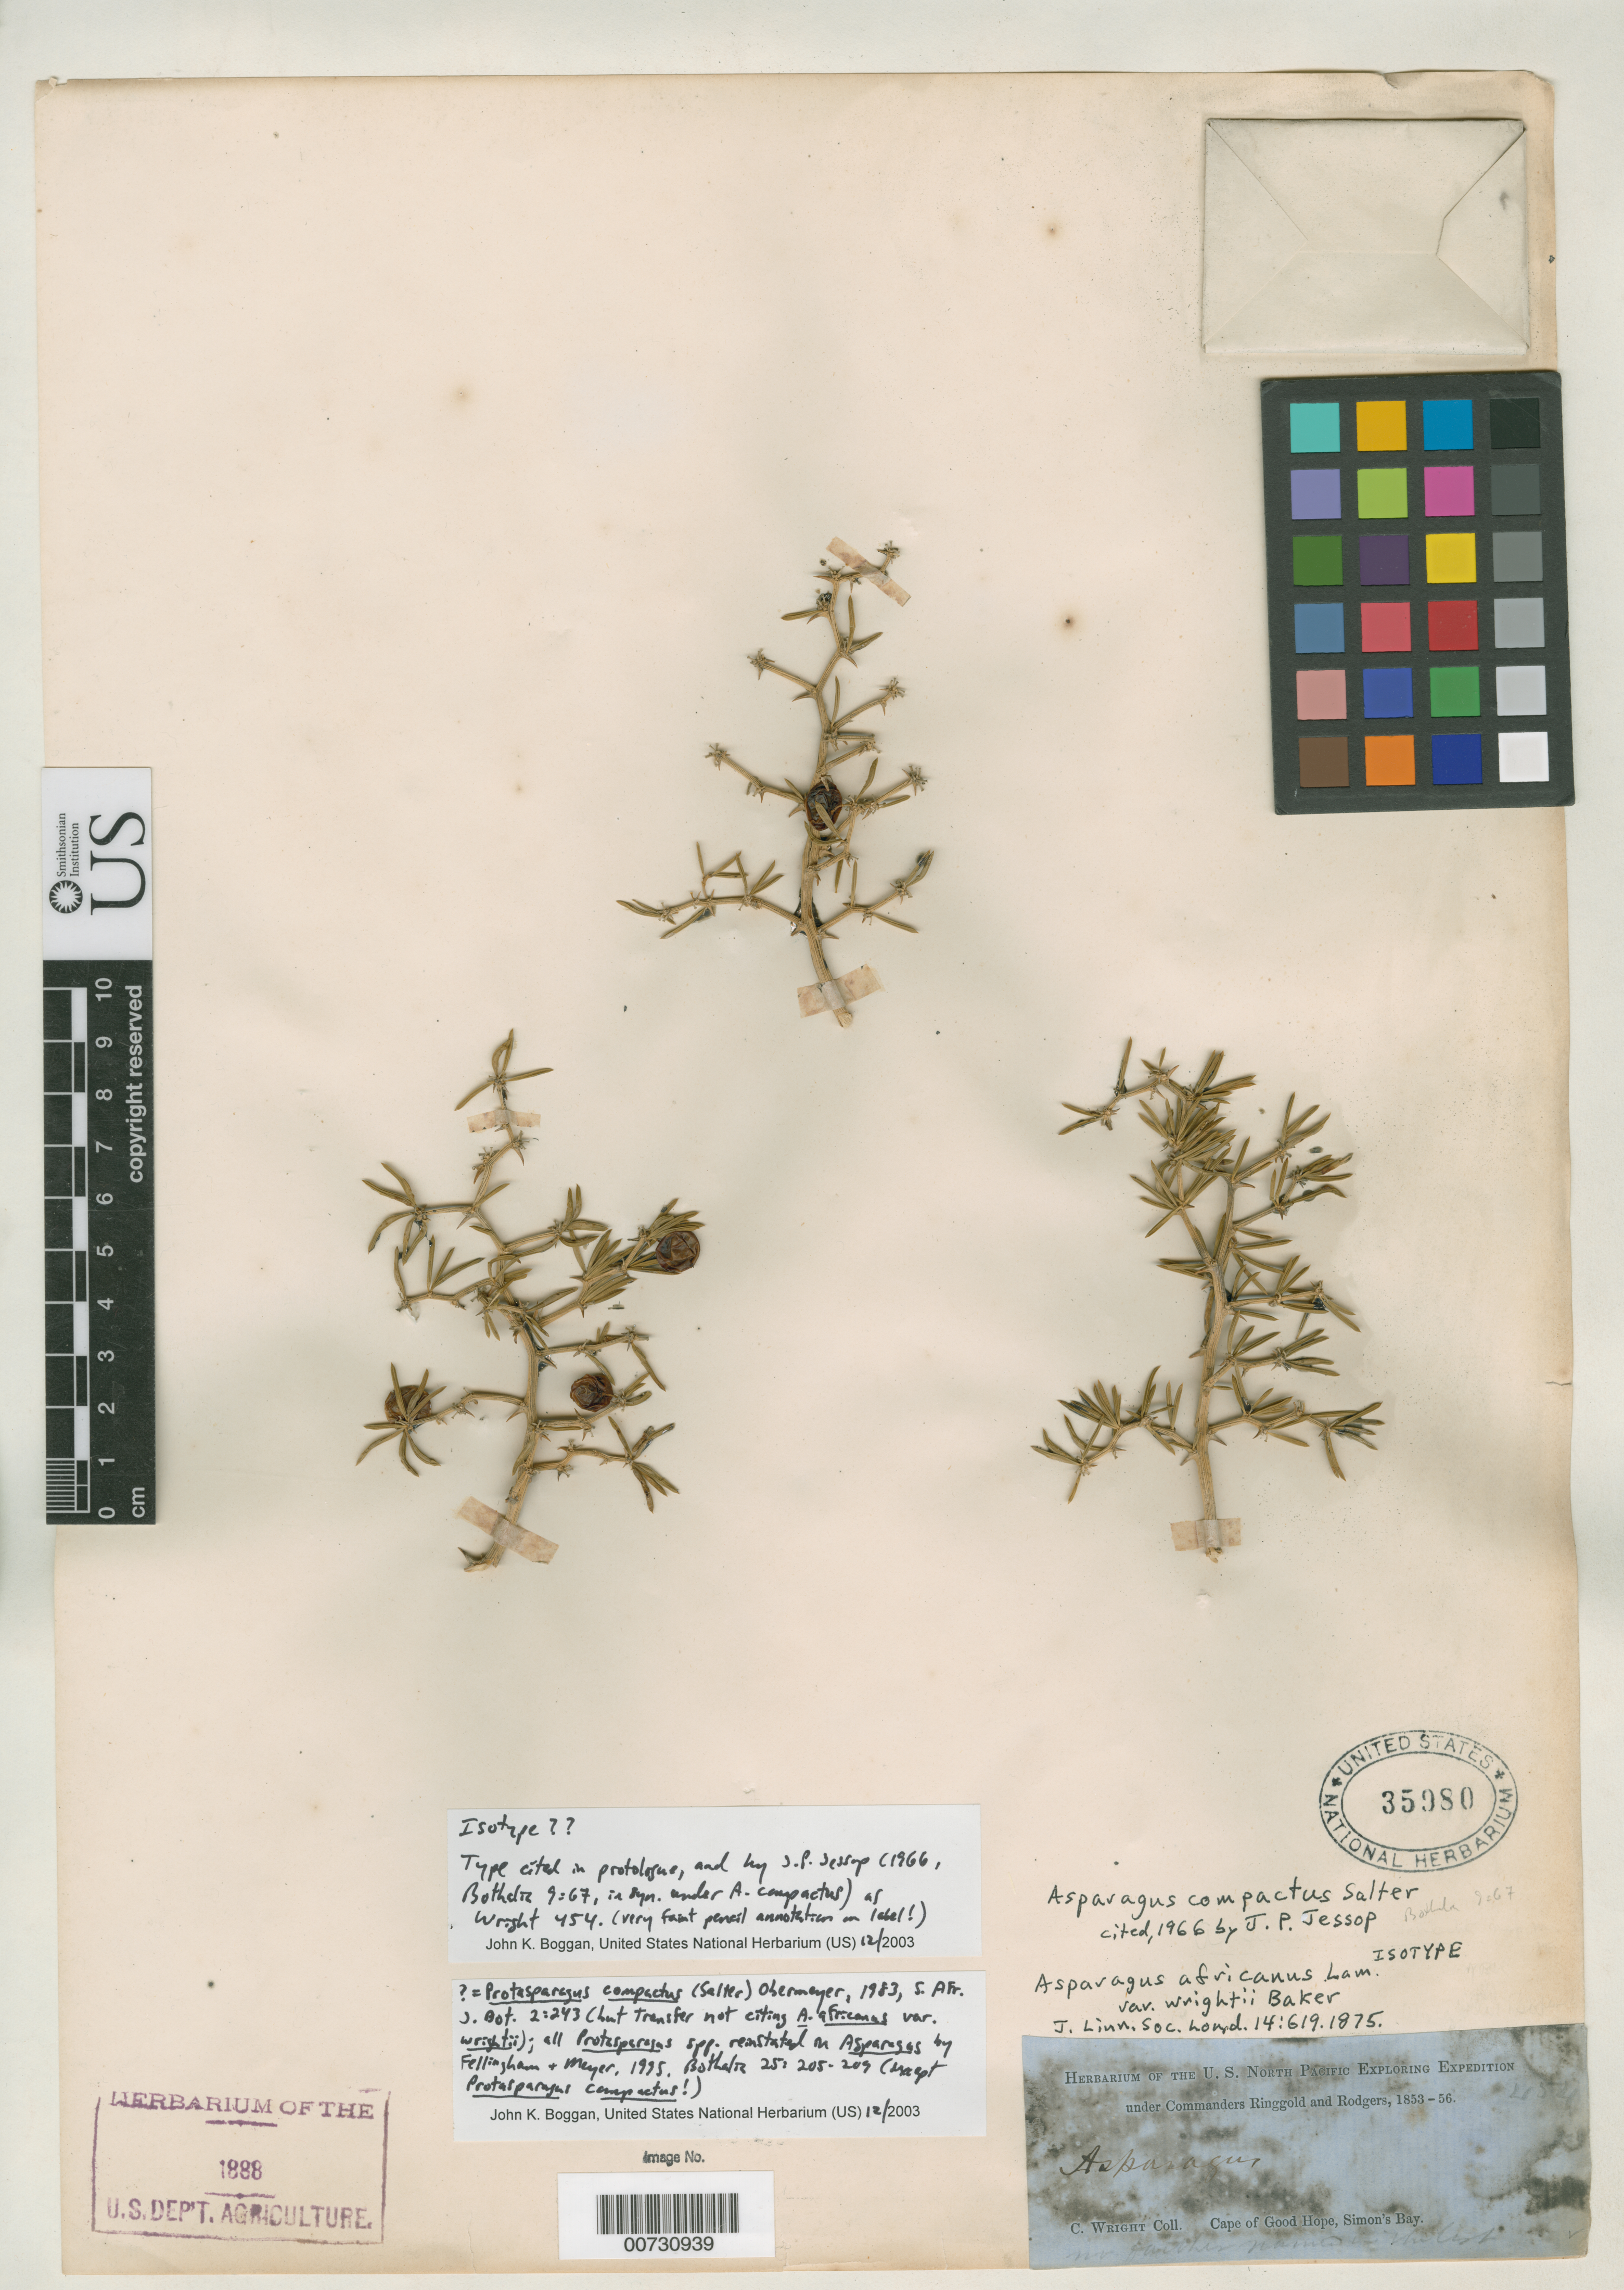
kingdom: Plantae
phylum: Tracheophyta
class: Liliopsida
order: Asparagales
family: Asparagaceae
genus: Asparagus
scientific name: Asparagus africanus var. wrightii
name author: Baker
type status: Possible Isotype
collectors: C. Wright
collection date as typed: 1853 to 1856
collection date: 1853/1856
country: South Africa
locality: Cape of Good Hope, Simon's Bay.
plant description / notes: Type cited in protologue, and by J.P. Jessop (1966, Bothalia 9: 67) as Wright 454. Asparagus compactus (but not citing A. africanus var. wrightii) transferred to Protasparagus compactus (Salter) Obermeyer, S. Afr. J. Bot. 2: 243 (1983).; Herbarium of the U.S. North Pacific Exploring Expedition under Commanders Ringgold and Rodgers, 1853-56.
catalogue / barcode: US 35980